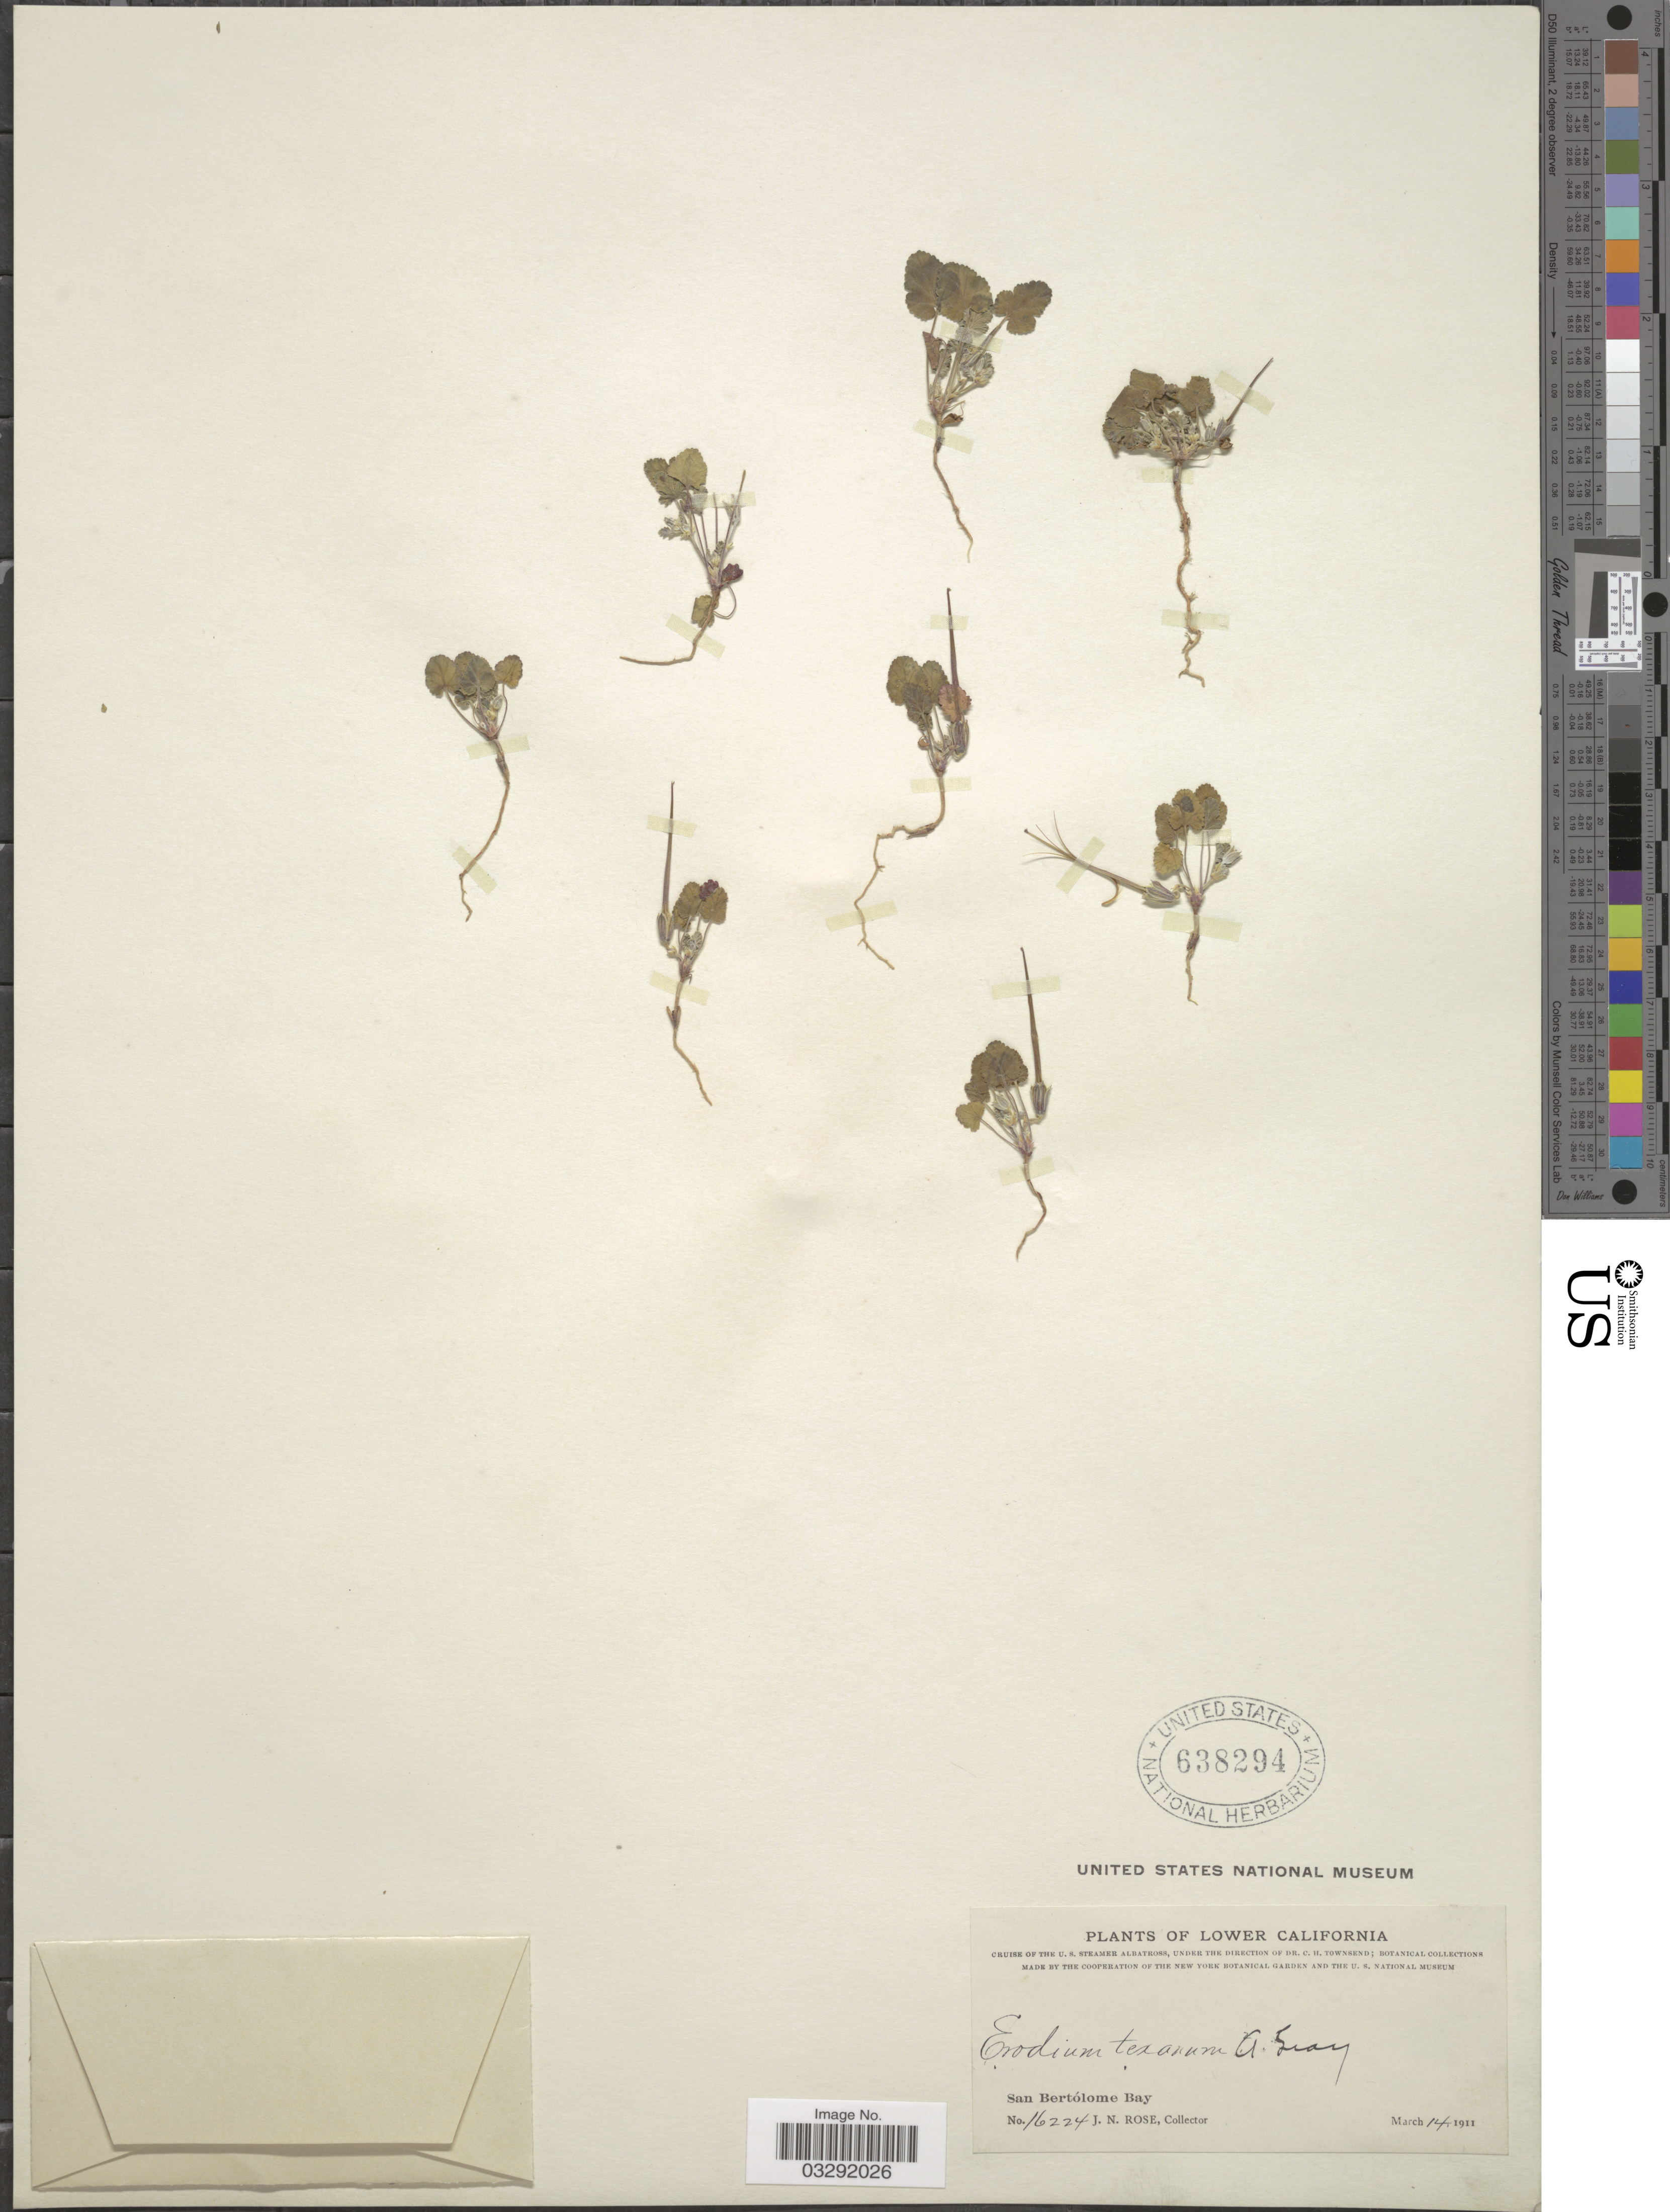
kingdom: Plantae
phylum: Tracheophyta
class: Magnoliopsida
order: Geraniales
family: Geraniaceae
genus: Erodium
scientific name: Erodium texanum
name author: A. Gray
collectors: J. N. Rose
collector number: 16224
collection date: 1911-03-14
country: Mexico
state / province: Baja California Sur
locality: Lower California. San Bertólome Bay.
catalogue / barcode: US 638294